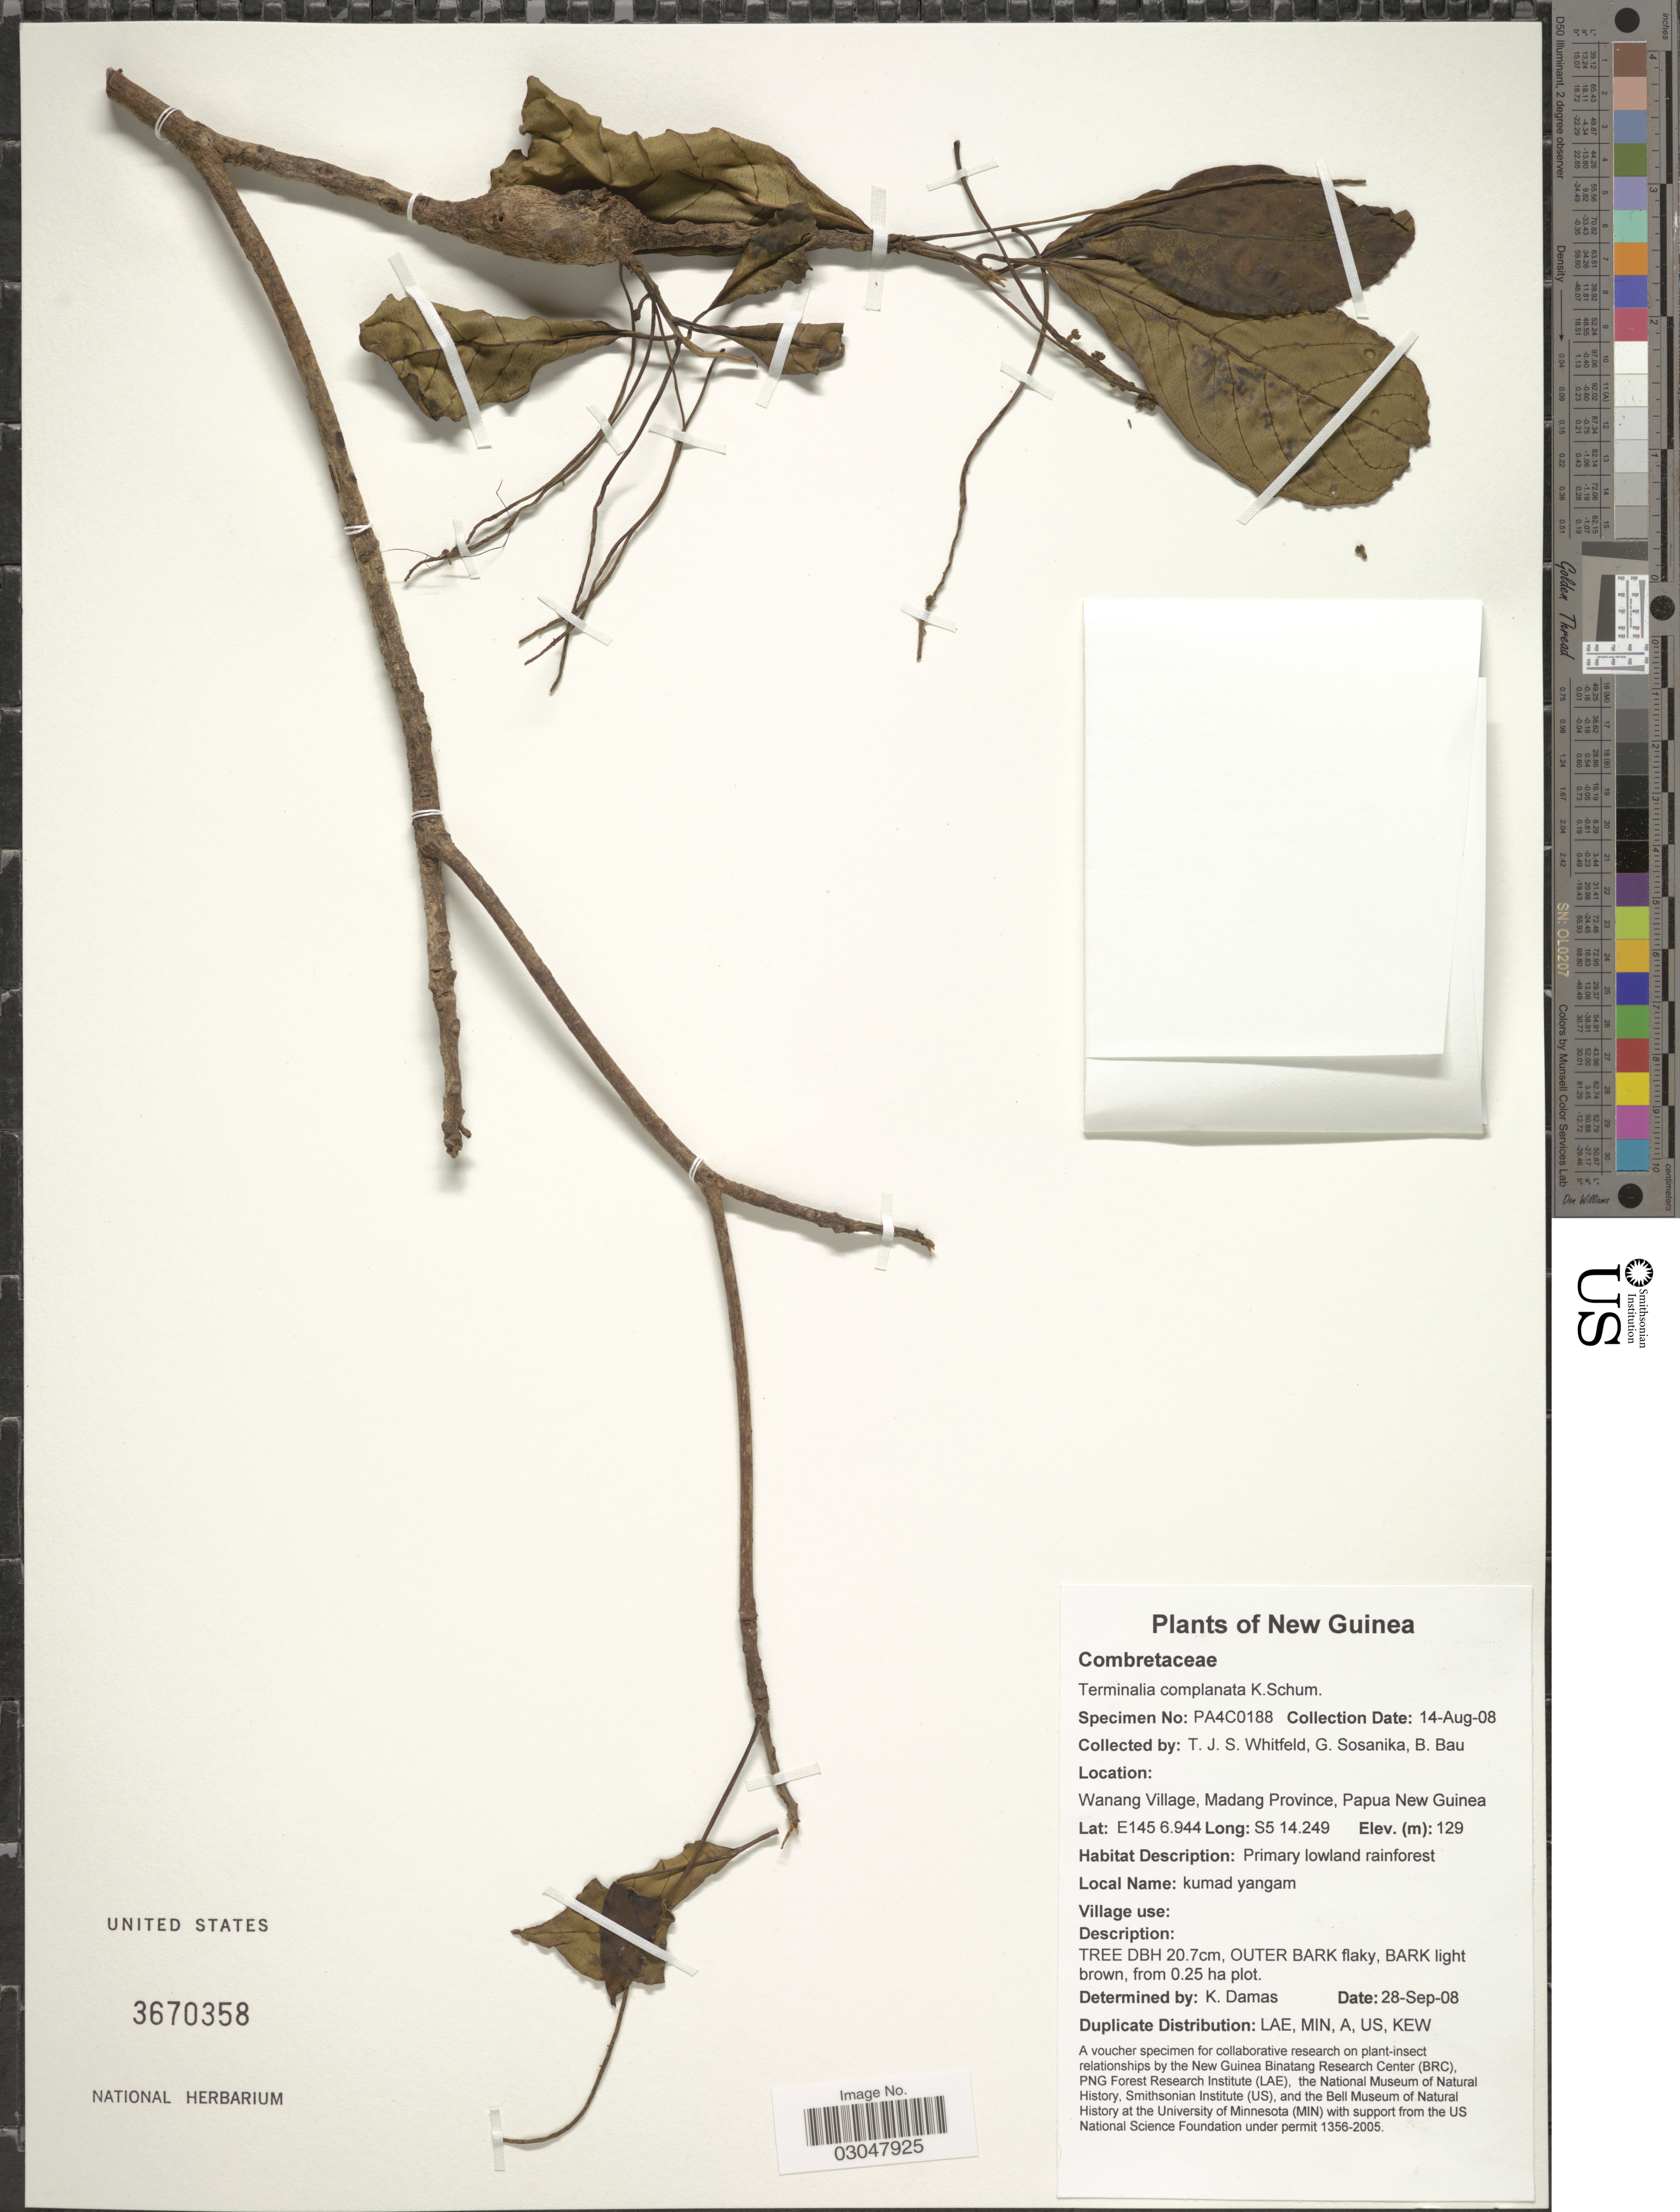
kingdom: Plantae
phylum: Tracheophyta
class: Magnoliopsida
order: Myrtales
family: Combretaceae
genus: Terminalia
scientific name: Terminalia complanata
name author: K. Schum.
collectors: T. Whitfeld, G. Sosanika & B. Bau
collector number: PA4C0188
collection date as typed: Transcribed d/m/y: 14/8/8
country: Papua New Guinea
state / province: Madang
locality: New Guinea. Wanang Village, Madang Province, Papua New Guinea.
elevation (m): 129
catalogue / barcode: US 3670358